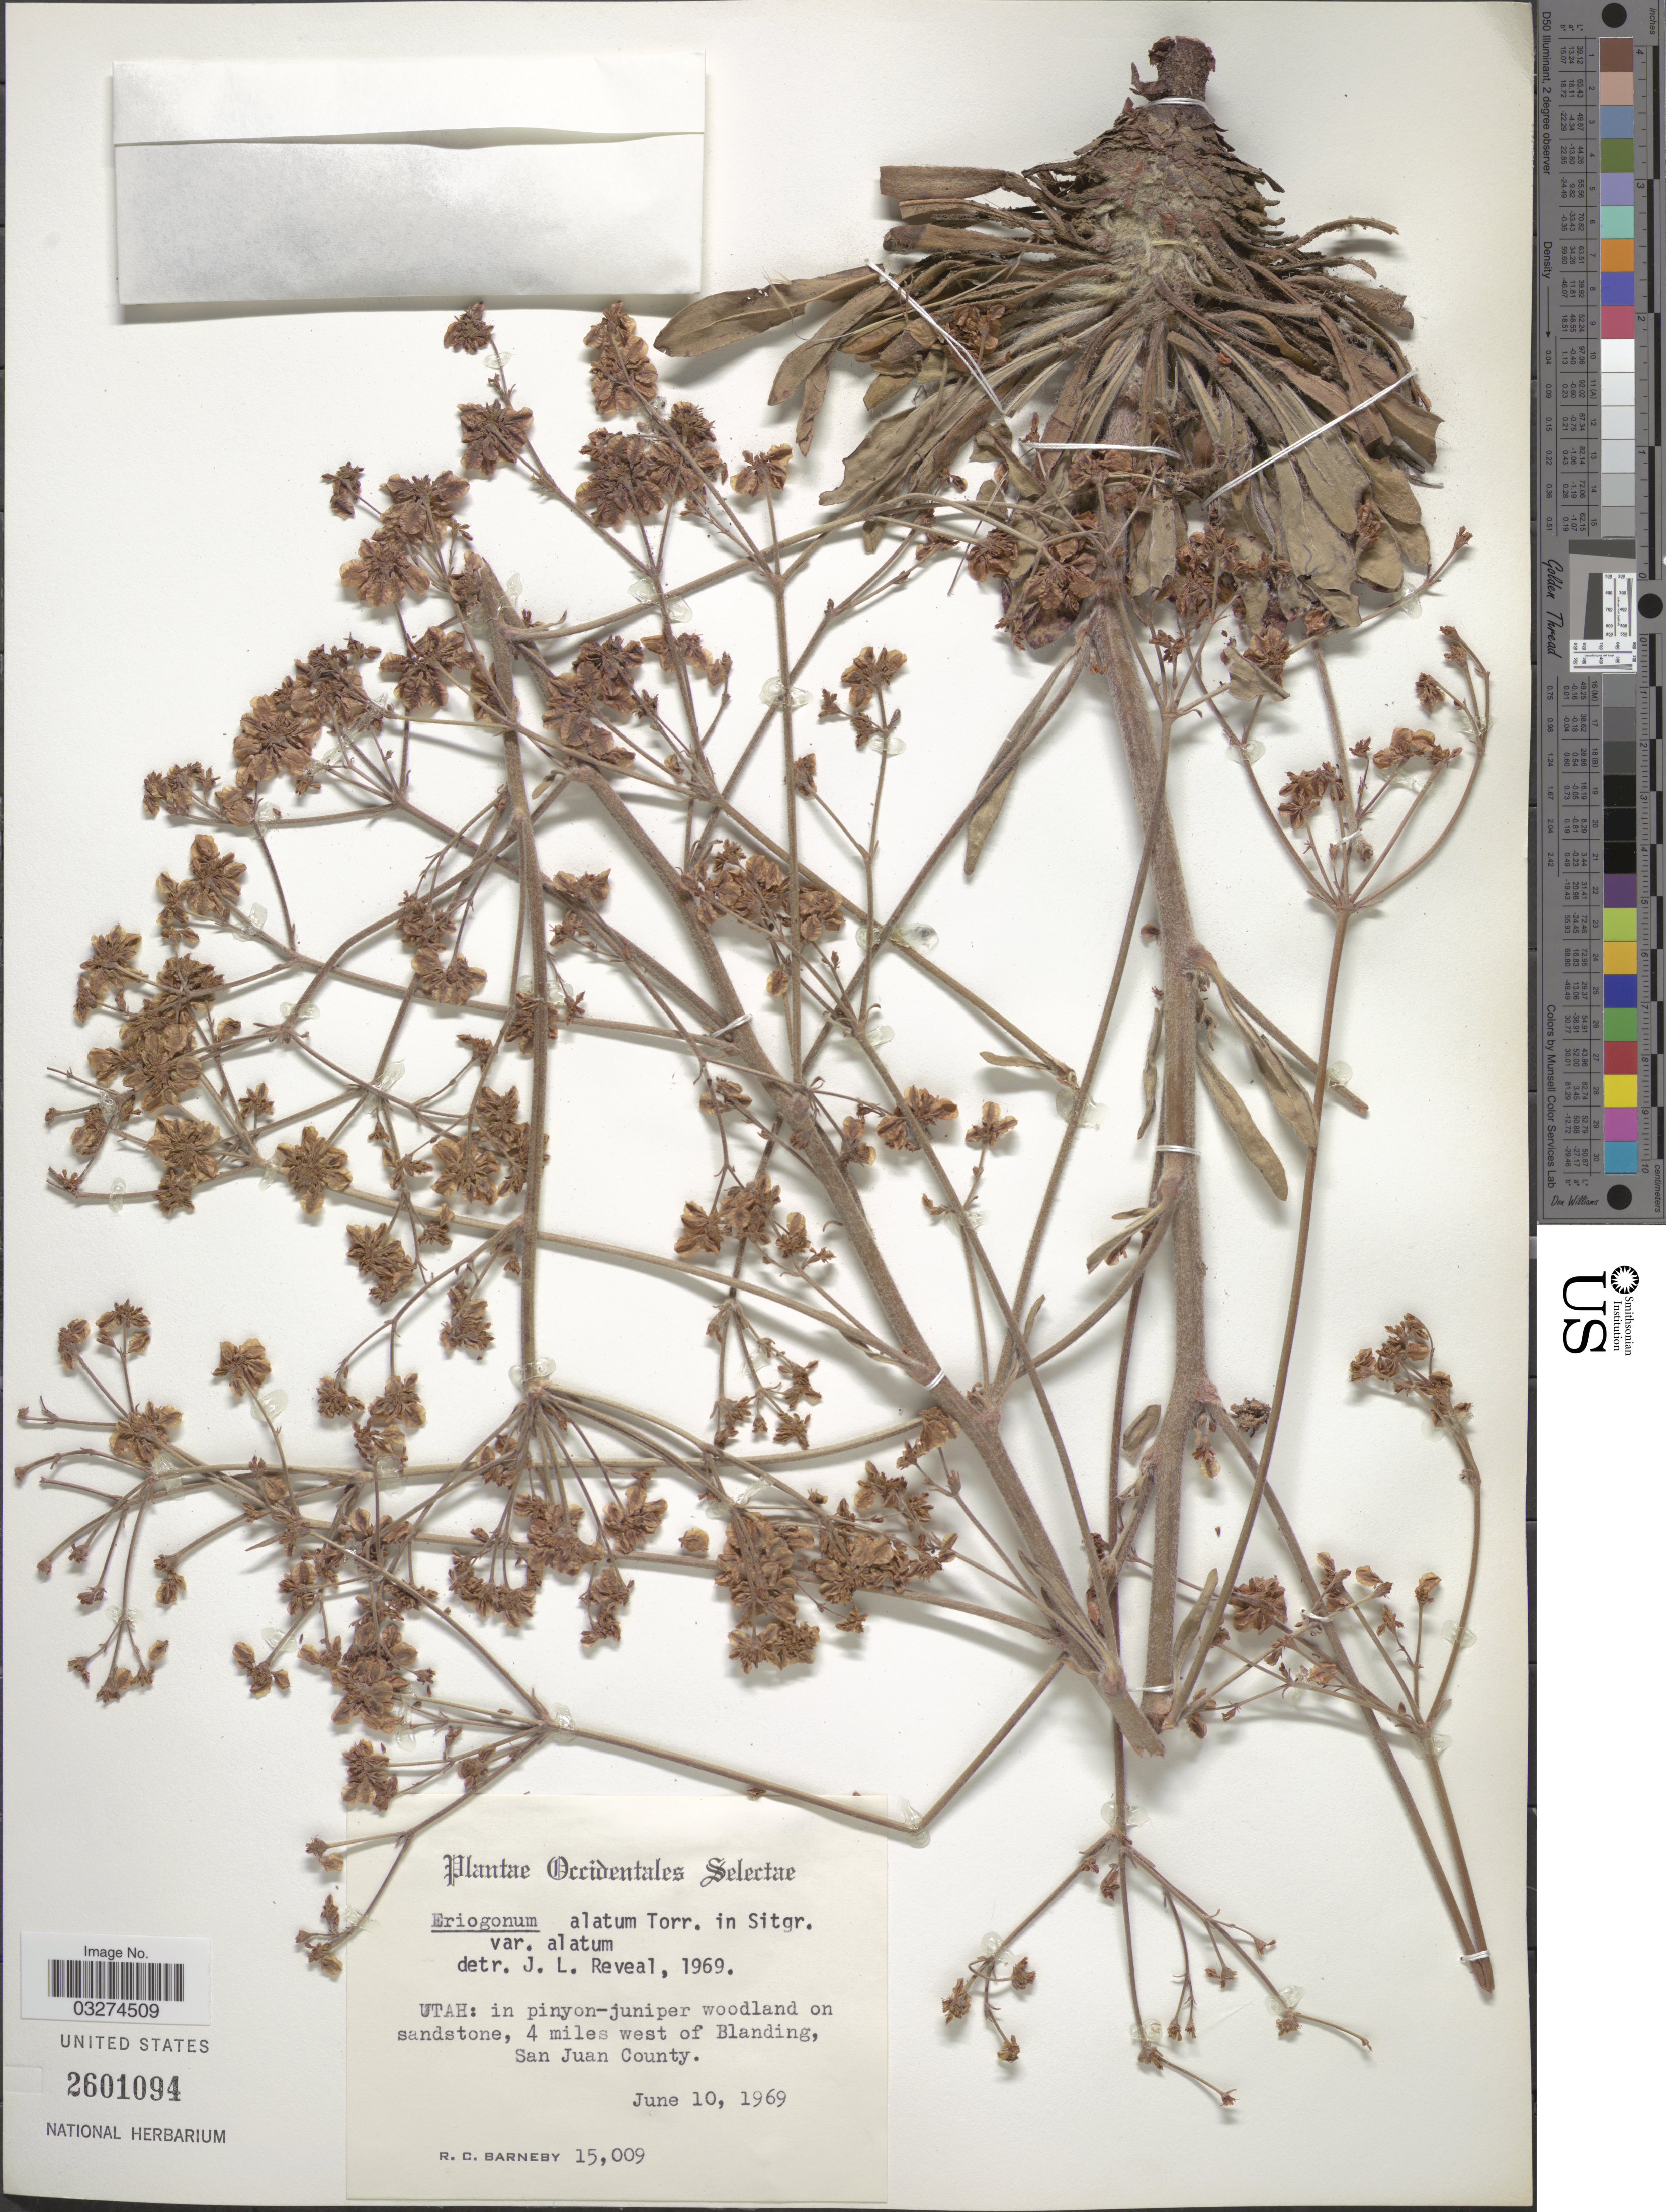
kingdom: Plantae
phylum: Tracheophyta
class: Magnoliopsida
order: Caryophyllales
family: Polygonaceae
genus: Eriogonum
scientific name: Eriogonum alatum var. alatum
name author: Torr.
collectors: R. C. Barneby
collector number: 15009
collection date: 1969-06-10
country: United States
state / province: Utah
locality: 4 miles west of Blanding, San Juan County.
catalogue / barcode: US 2601094